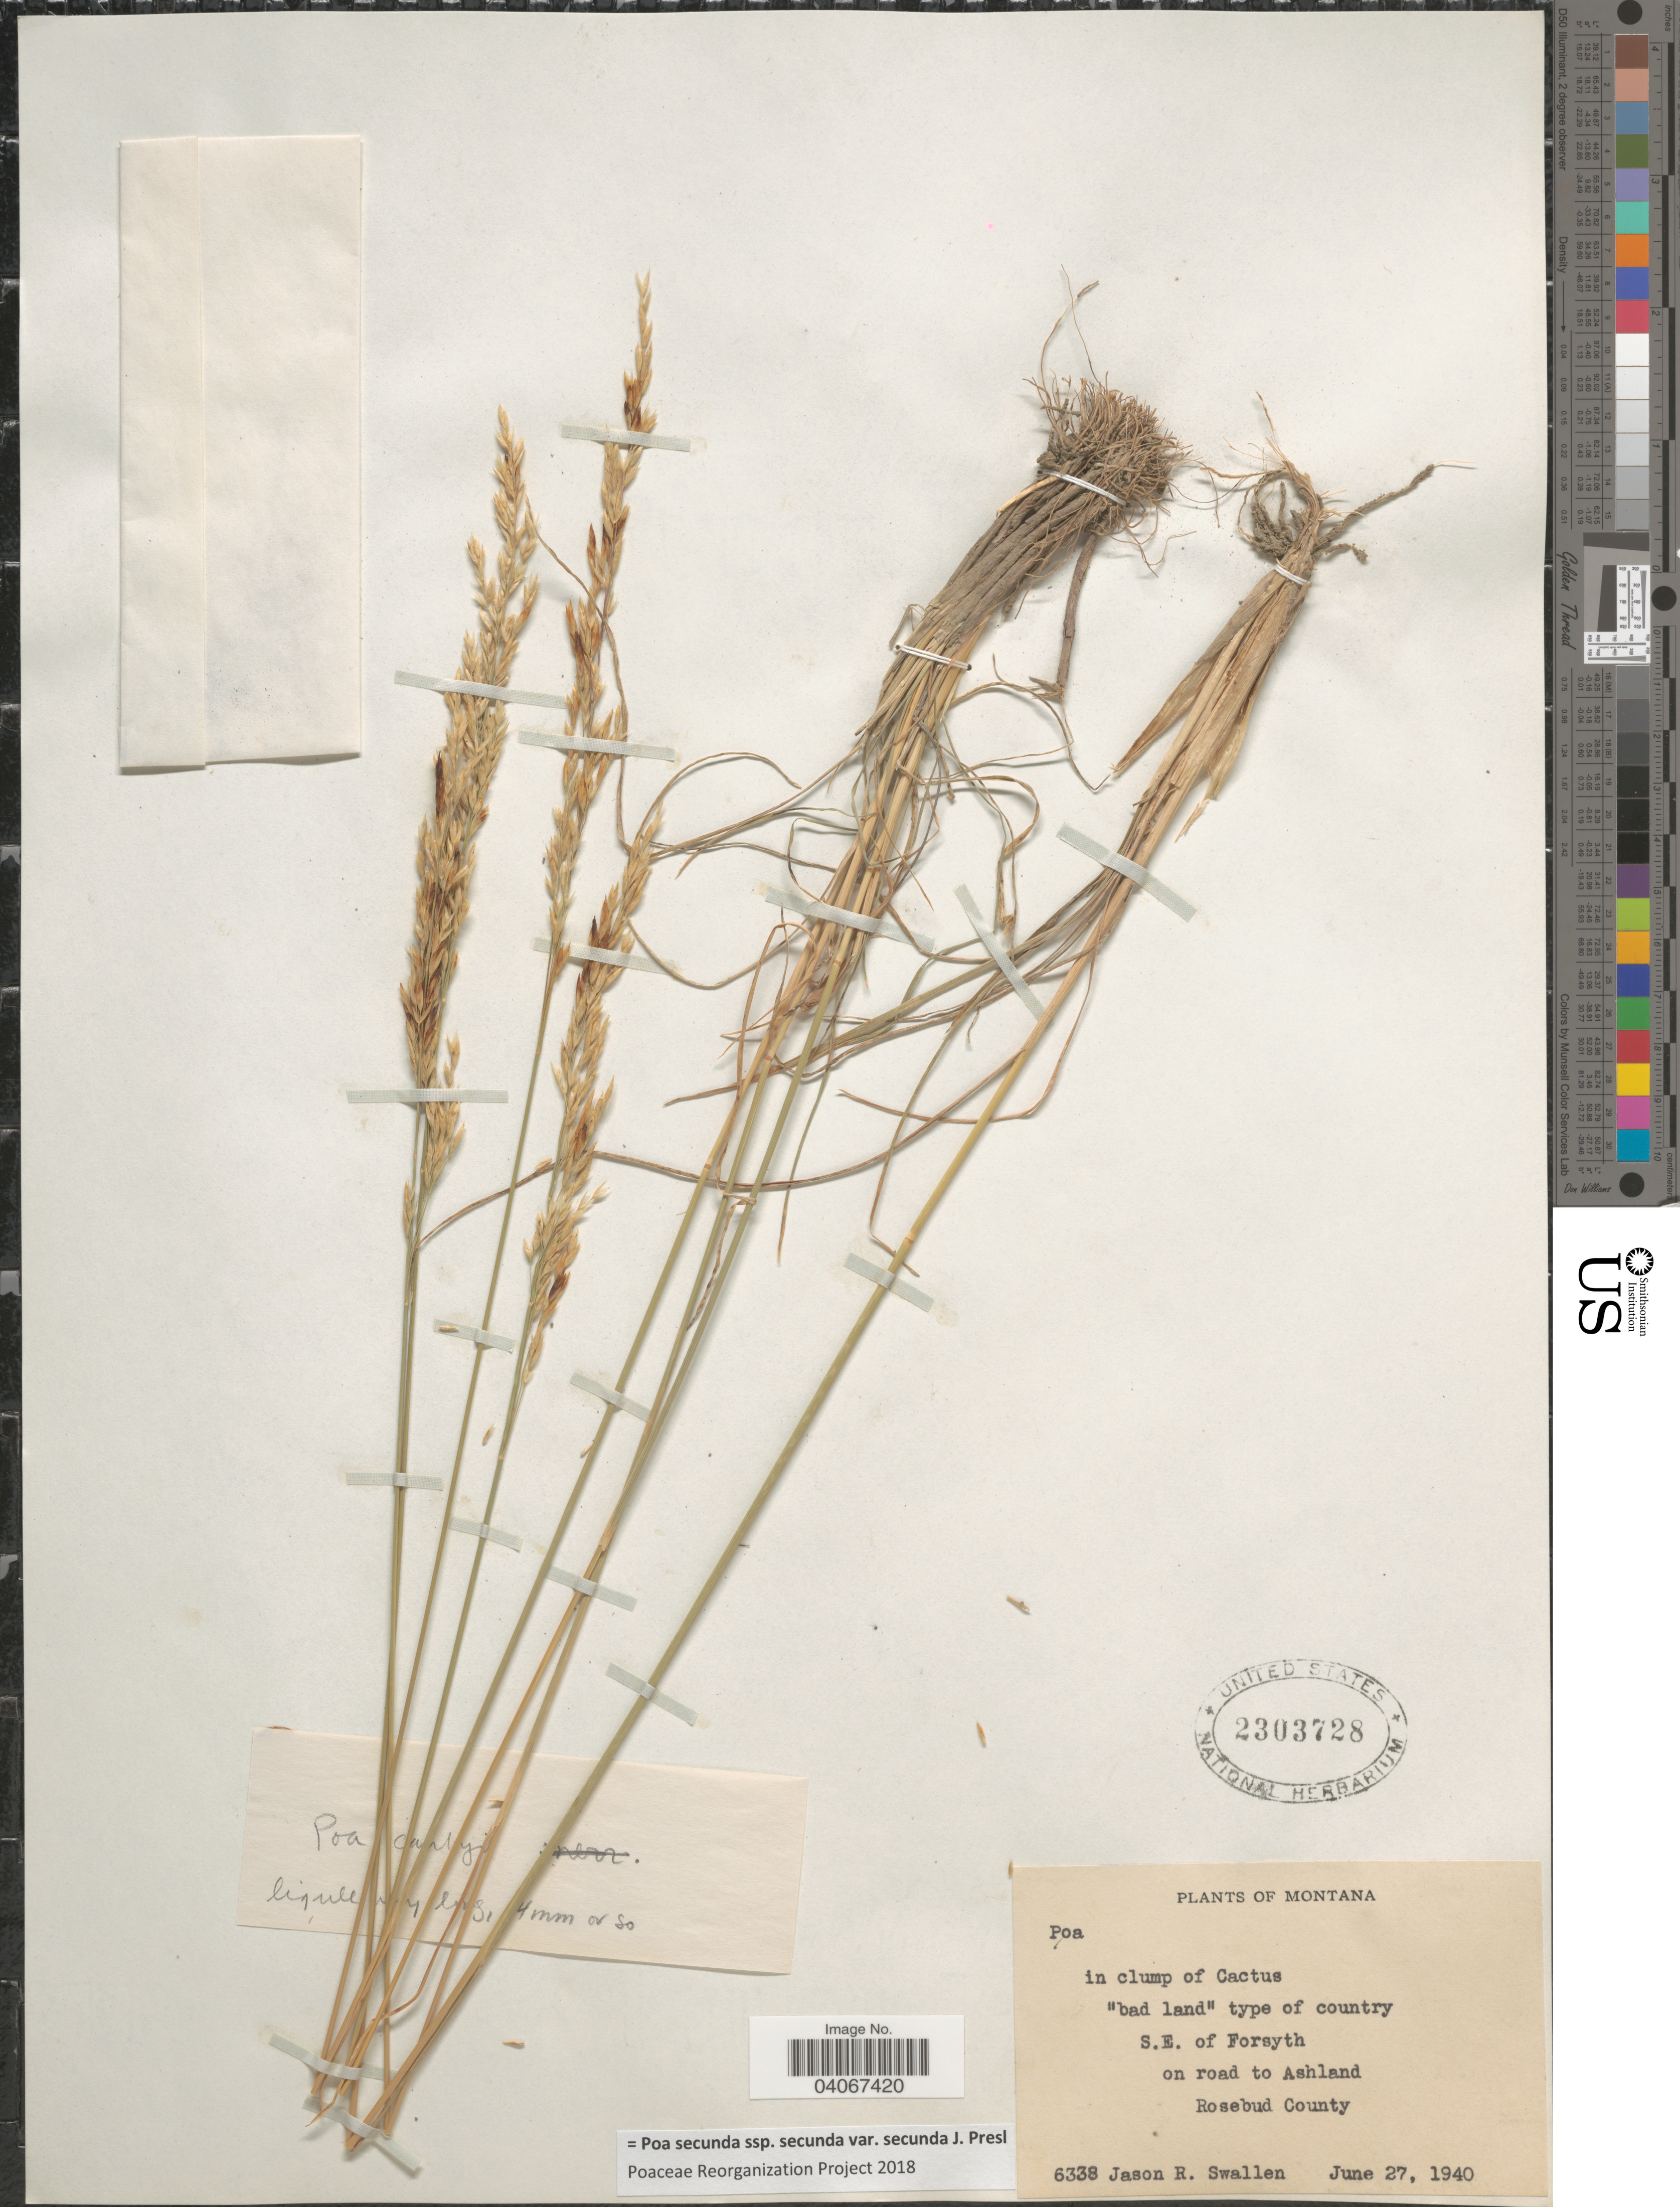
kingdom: Plantae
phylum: Tracheophyta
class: Liliopsida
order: Poales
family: Poaceae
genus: Poa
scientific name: Poa secunda subsp. secunda var. secunda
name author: J. Presl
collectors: J. R. Swallen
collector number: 6338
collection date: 1940-06-27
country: United States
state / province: Montana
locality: S.E. of Forsyth on road to Ashland. Rosebud County.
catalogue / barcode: US 2303728